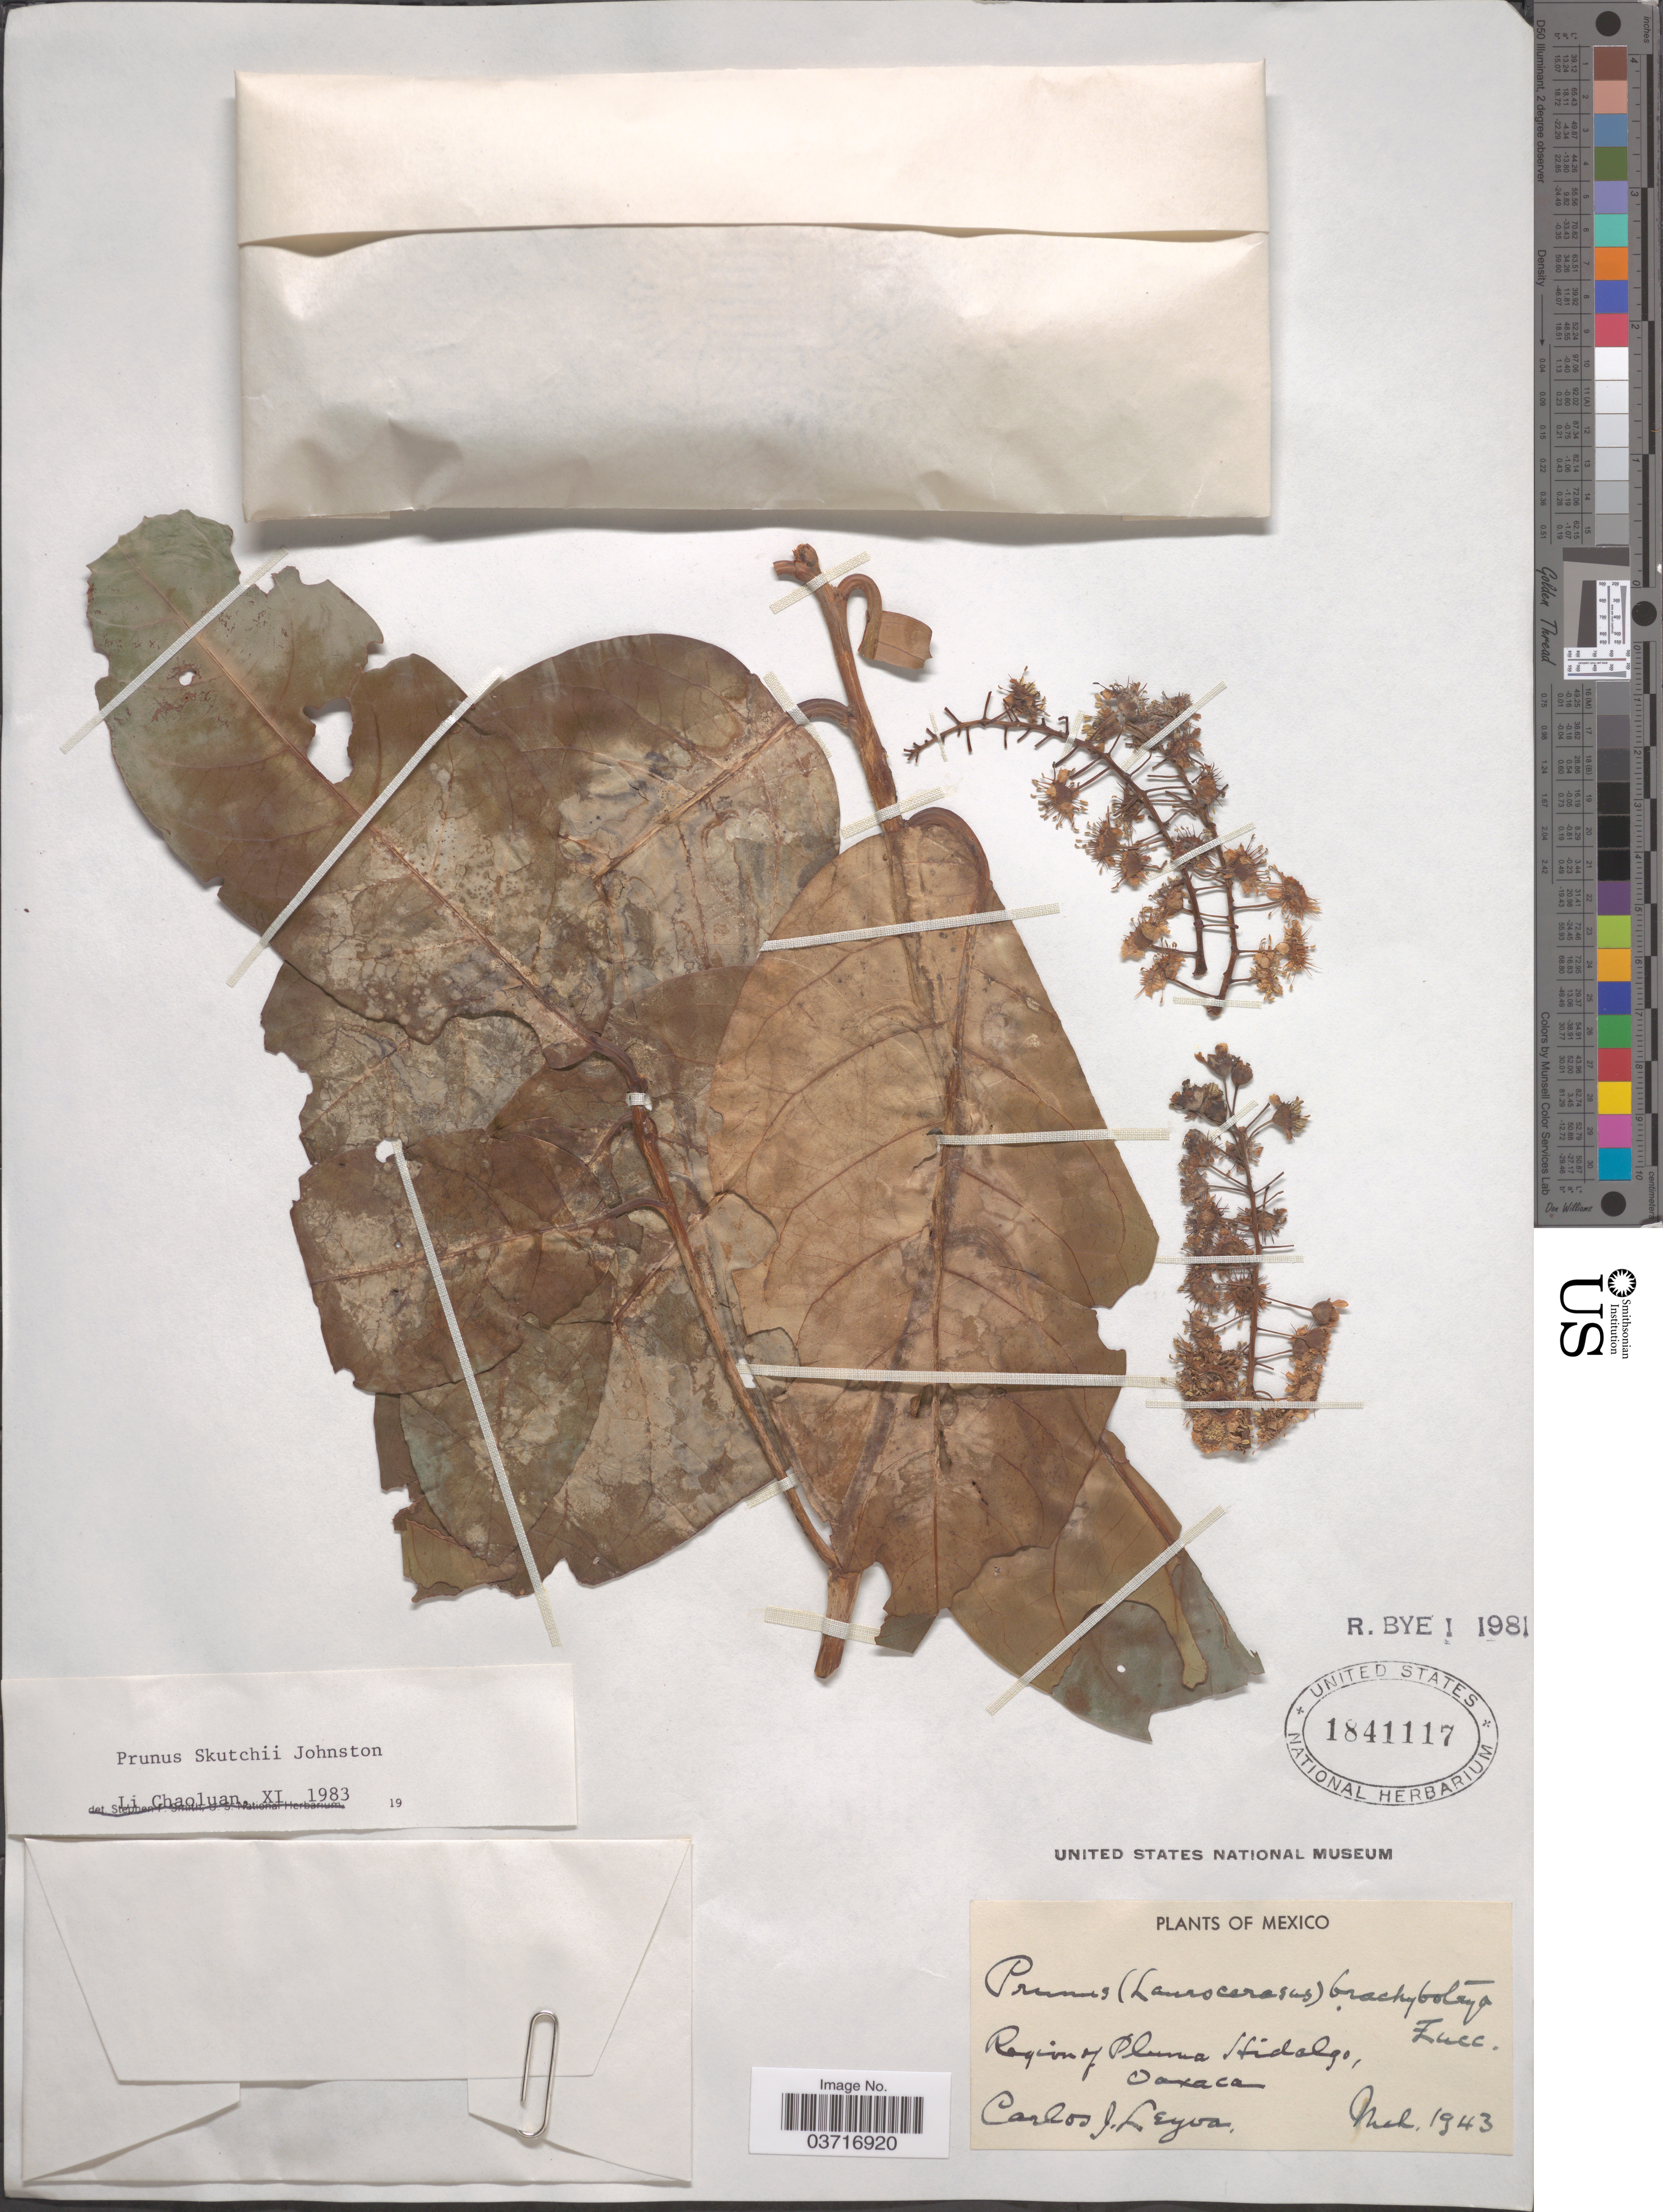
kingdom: Plantae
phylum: Tracheophyta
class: Magnoliopsida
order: Rosales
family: Rosaceae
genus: Prunus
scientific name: Prunus skutchii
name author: I.M. Johnst.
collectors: C. Leyva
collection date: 1943-03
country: Mexico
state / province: Oaxaca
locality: Region of Pluma Hidalgo.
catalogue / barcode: US 1841117